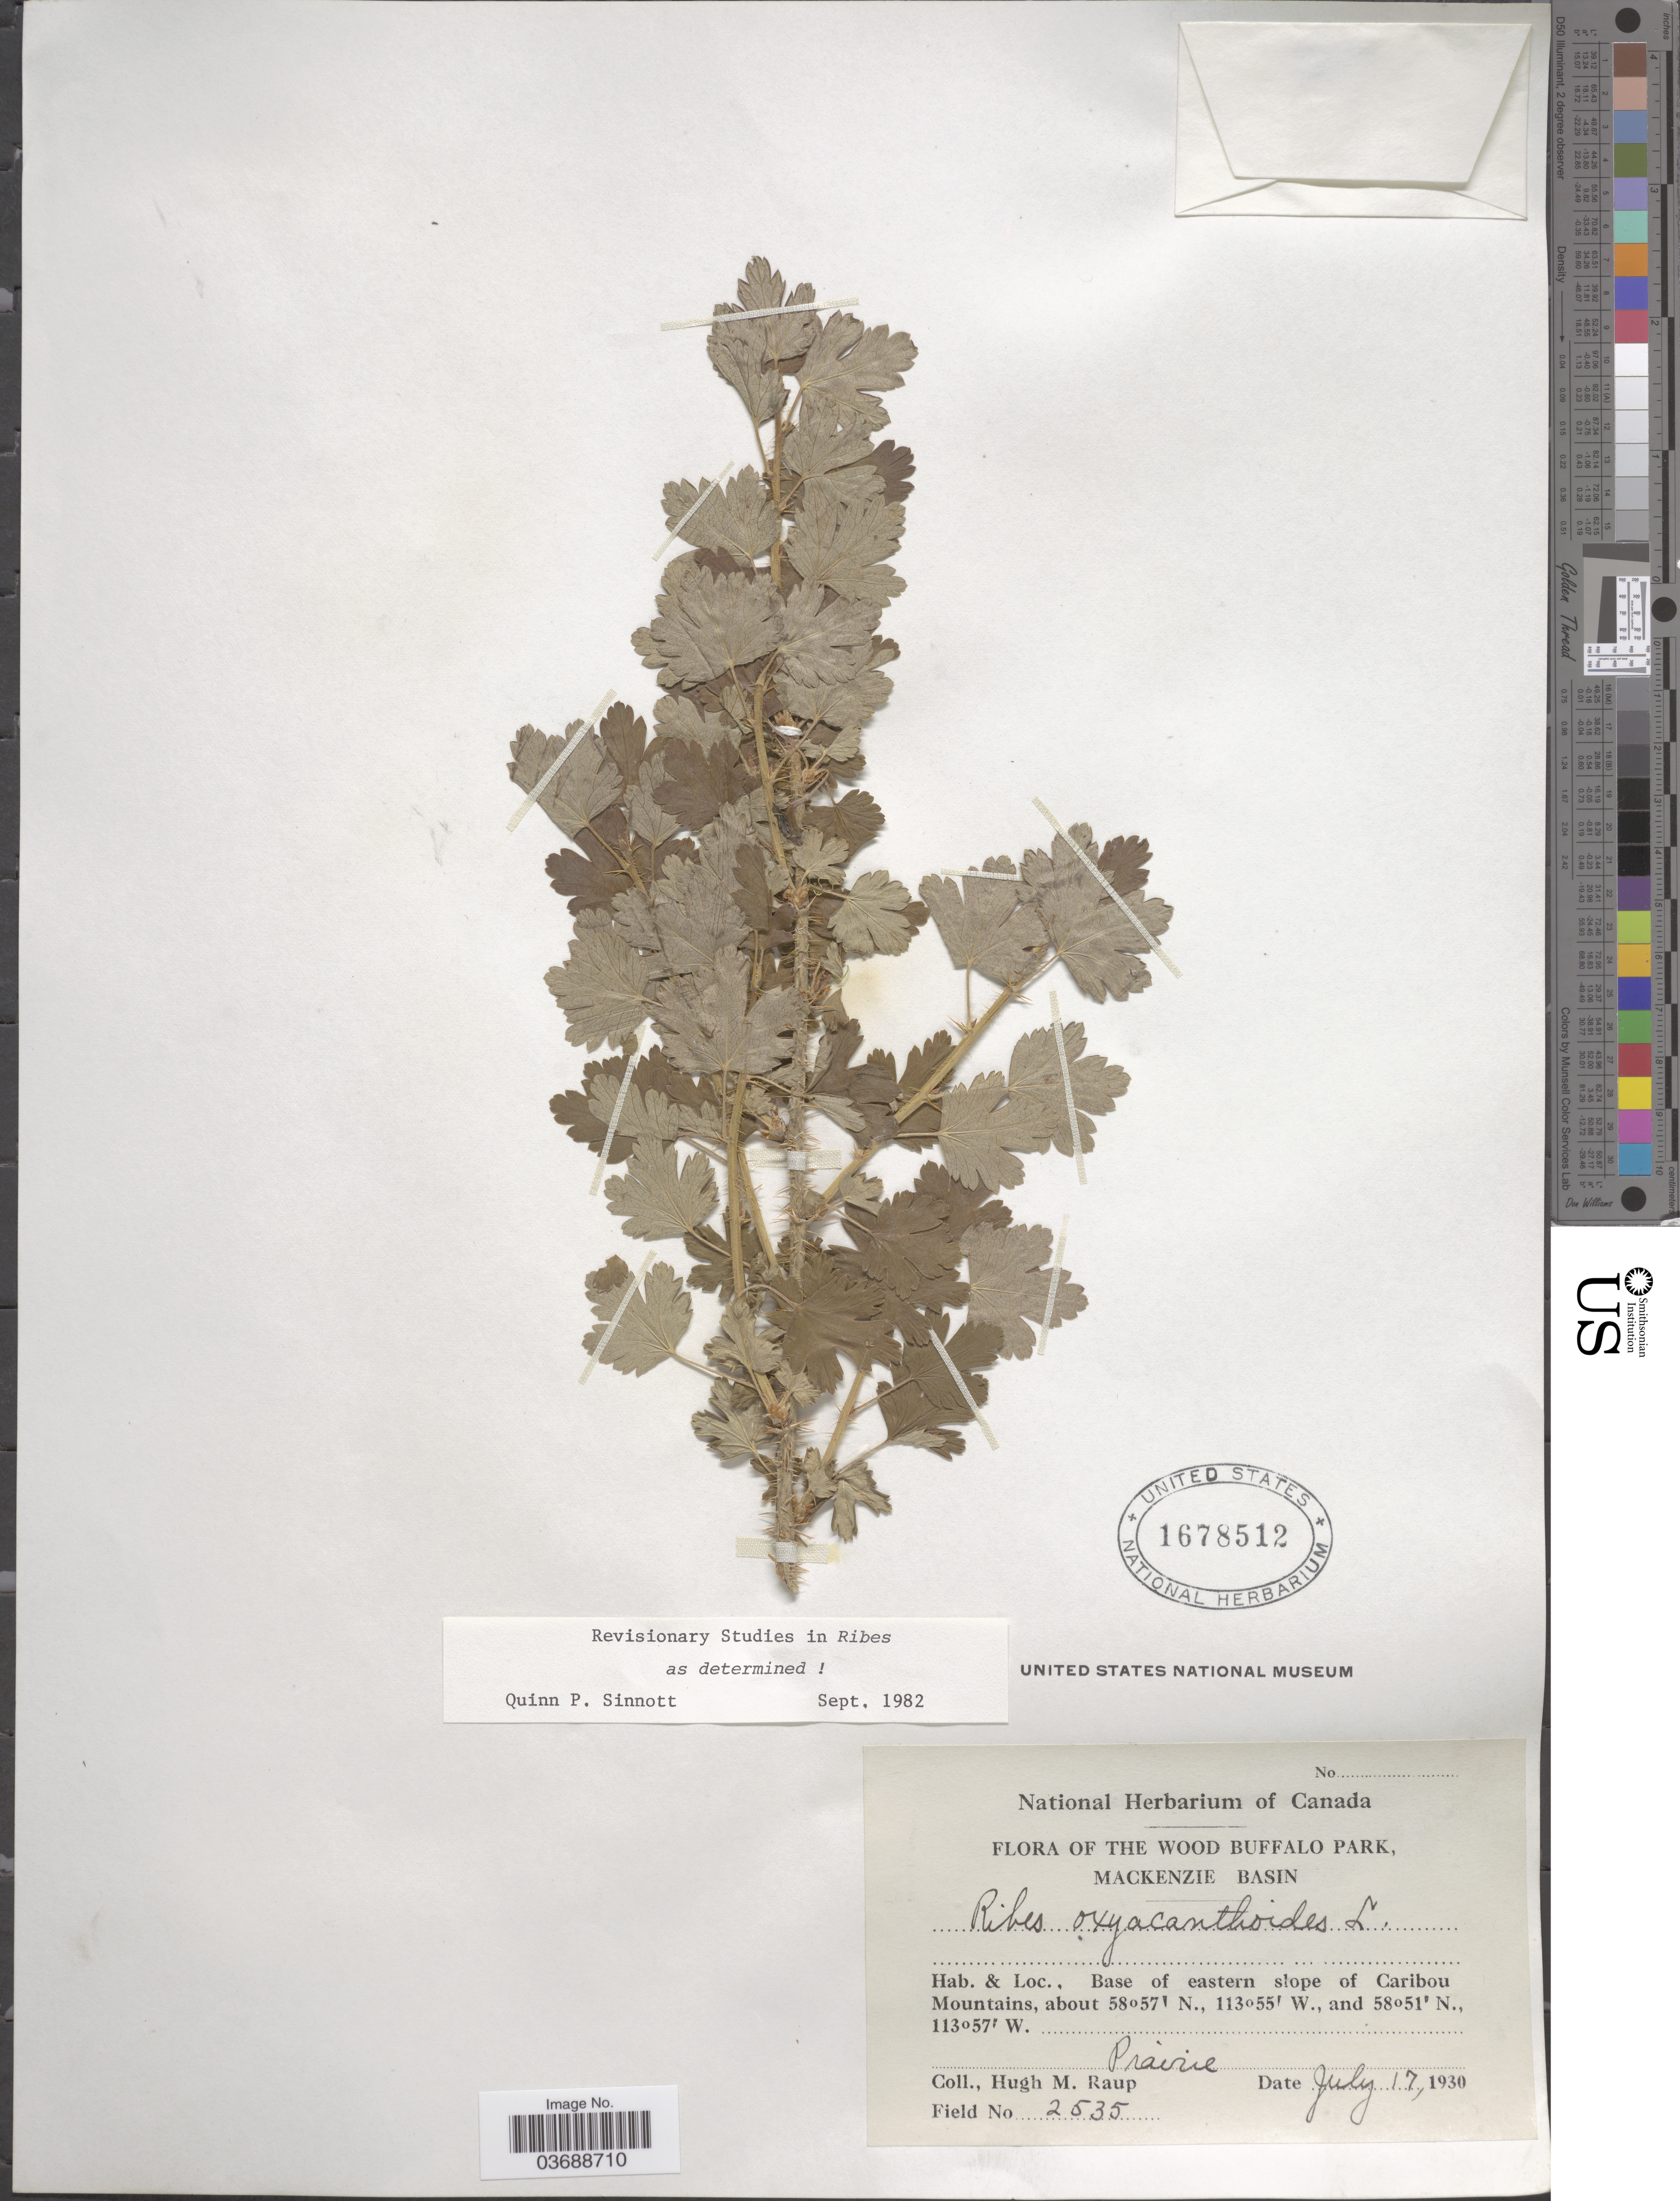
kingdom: Plantae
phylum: Tracheophyta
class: Magnoliopsida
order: Saxifragales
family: Grossulariaceae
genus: Ribes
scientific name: Ribes oxyacanthoides subsp. oxyacanthoides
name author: L.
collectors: H. Raup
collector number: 2535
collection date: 1930-07-17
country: Canada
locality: The Wood Buffalo Park, Mackenzie Basin. Base of eastern slope of Caribou Mountains.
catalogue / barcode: US 1678512